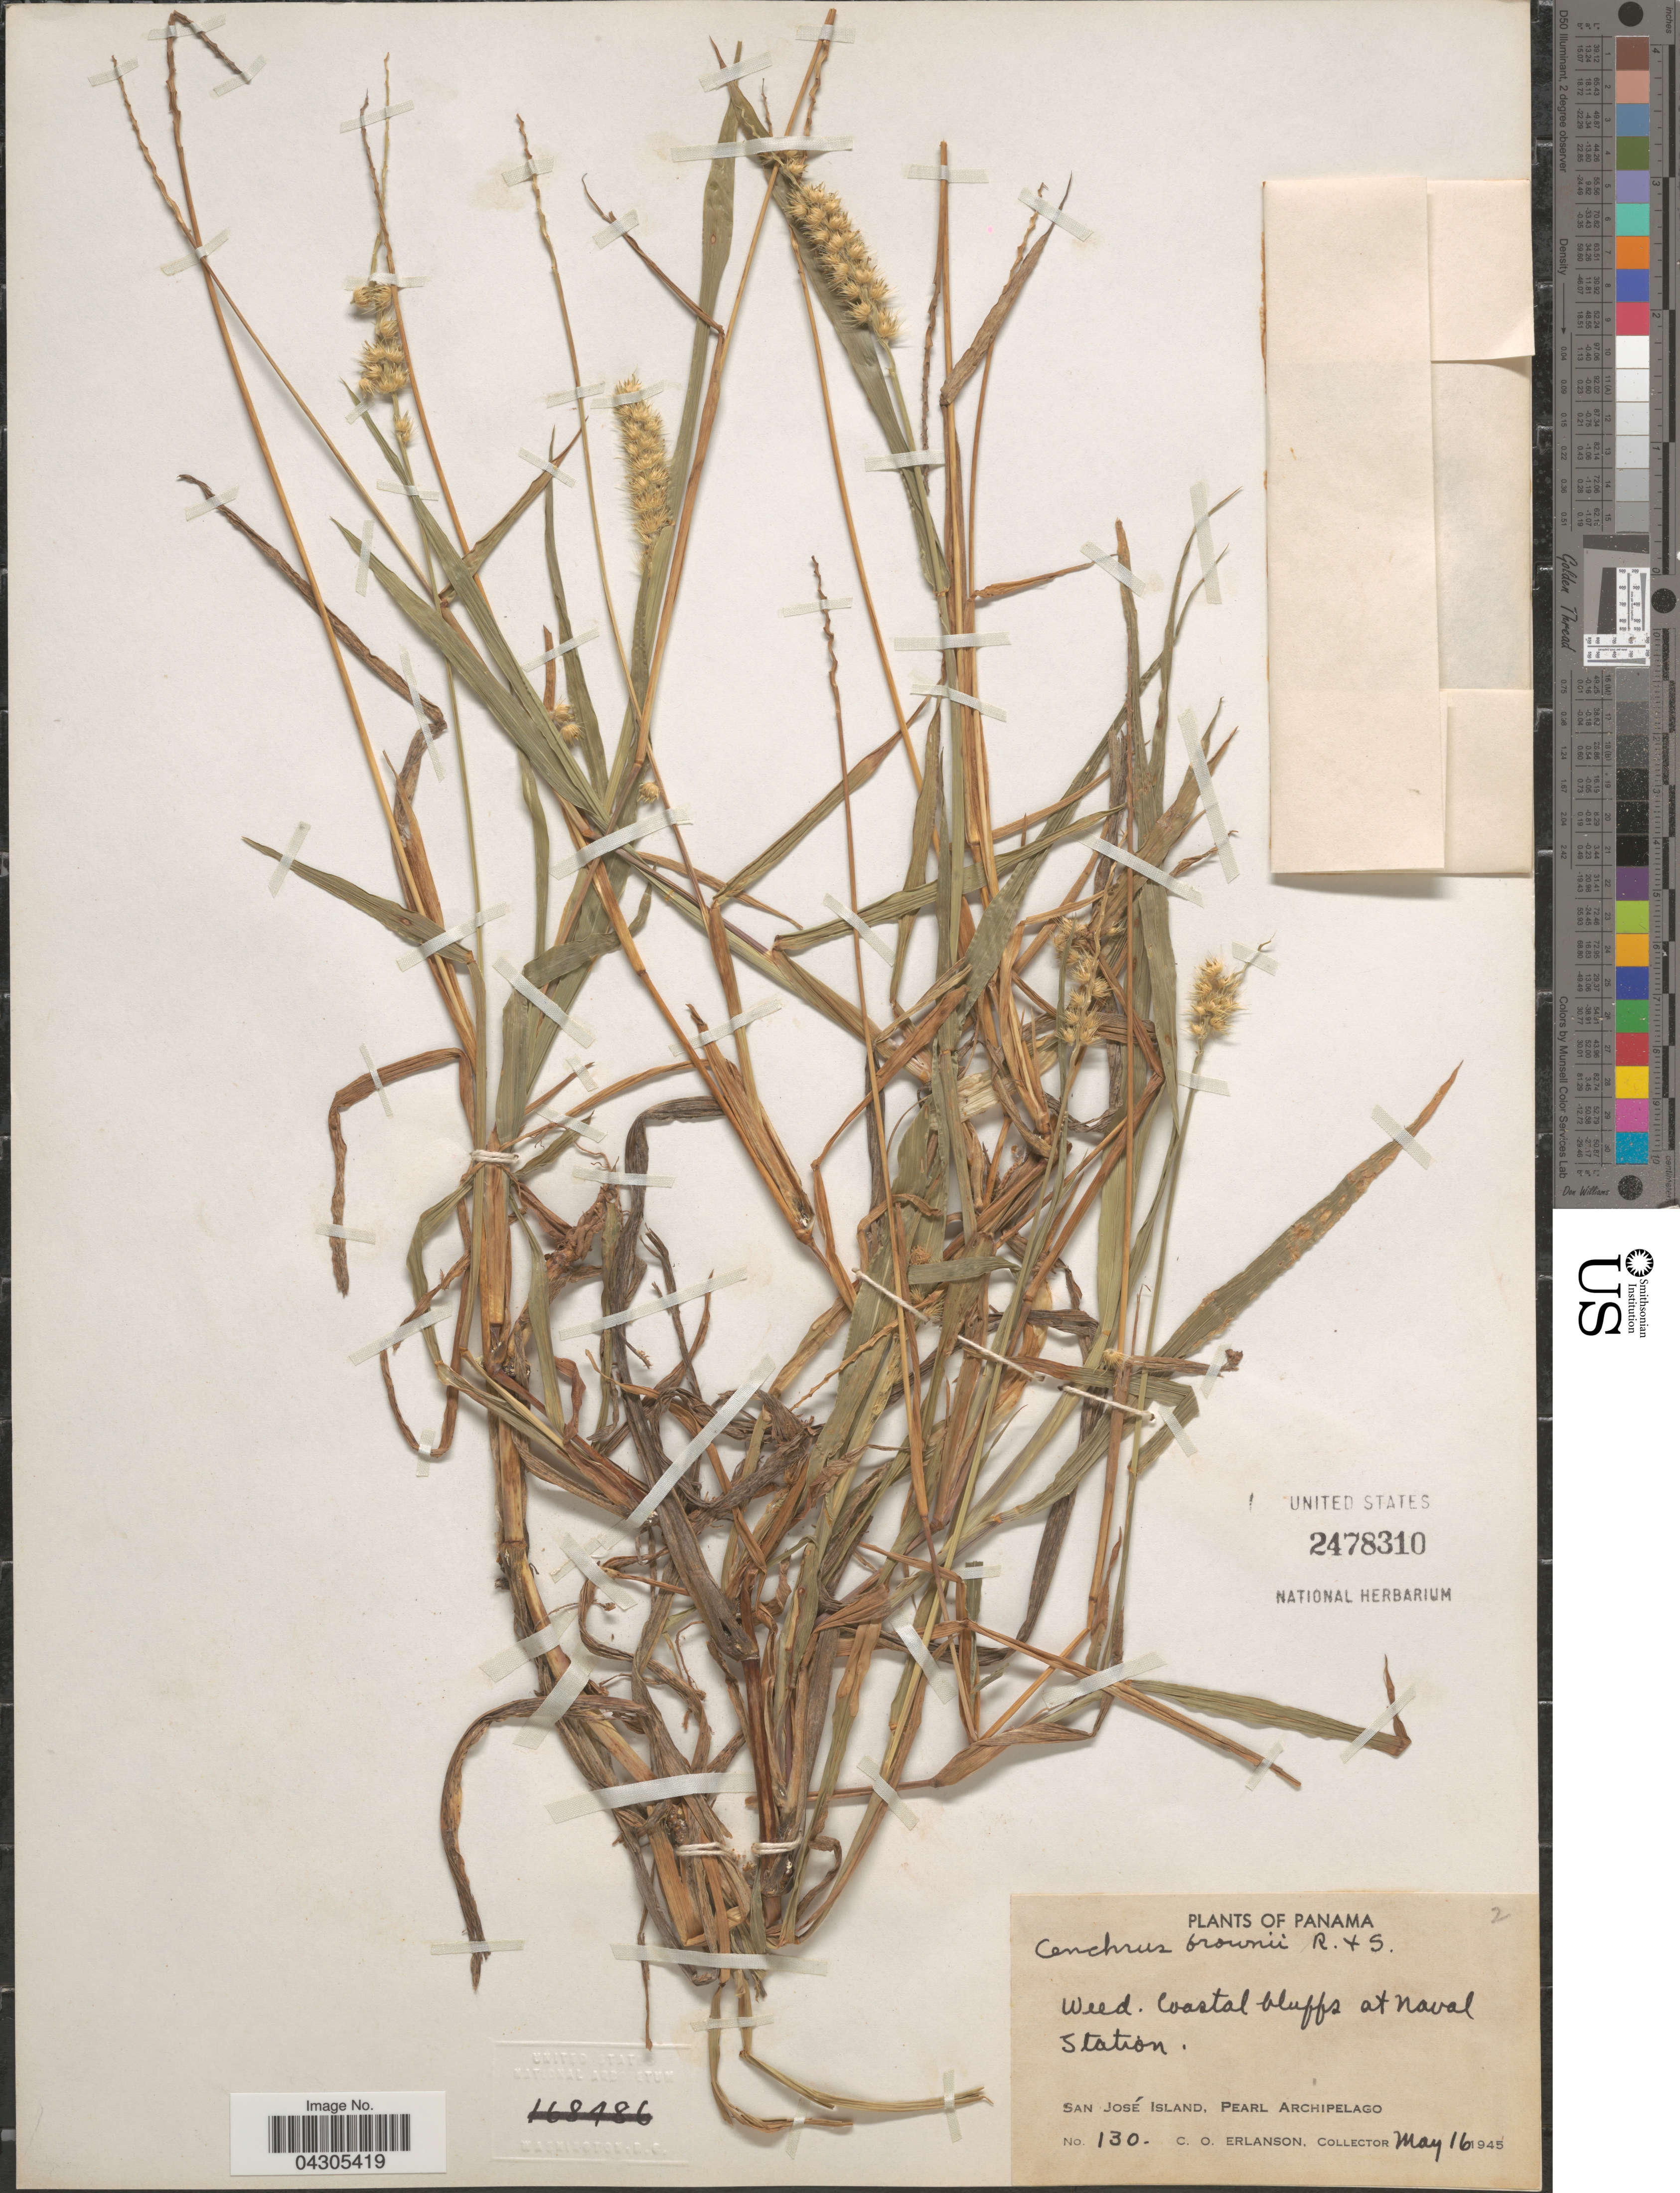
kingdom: Plantae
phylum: Tracheophyta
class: Liliopsida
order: Poales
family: Poaceae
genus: Cenchrus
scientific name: Cenchrus brownii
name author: Roem. & Schult.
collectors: C. O. Erlanson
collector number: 130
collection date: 1945-05-16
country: Panama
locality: Coastal bluffs at Naval Station. San José Island, Pearl Archipelago.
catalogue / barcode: US 2478310